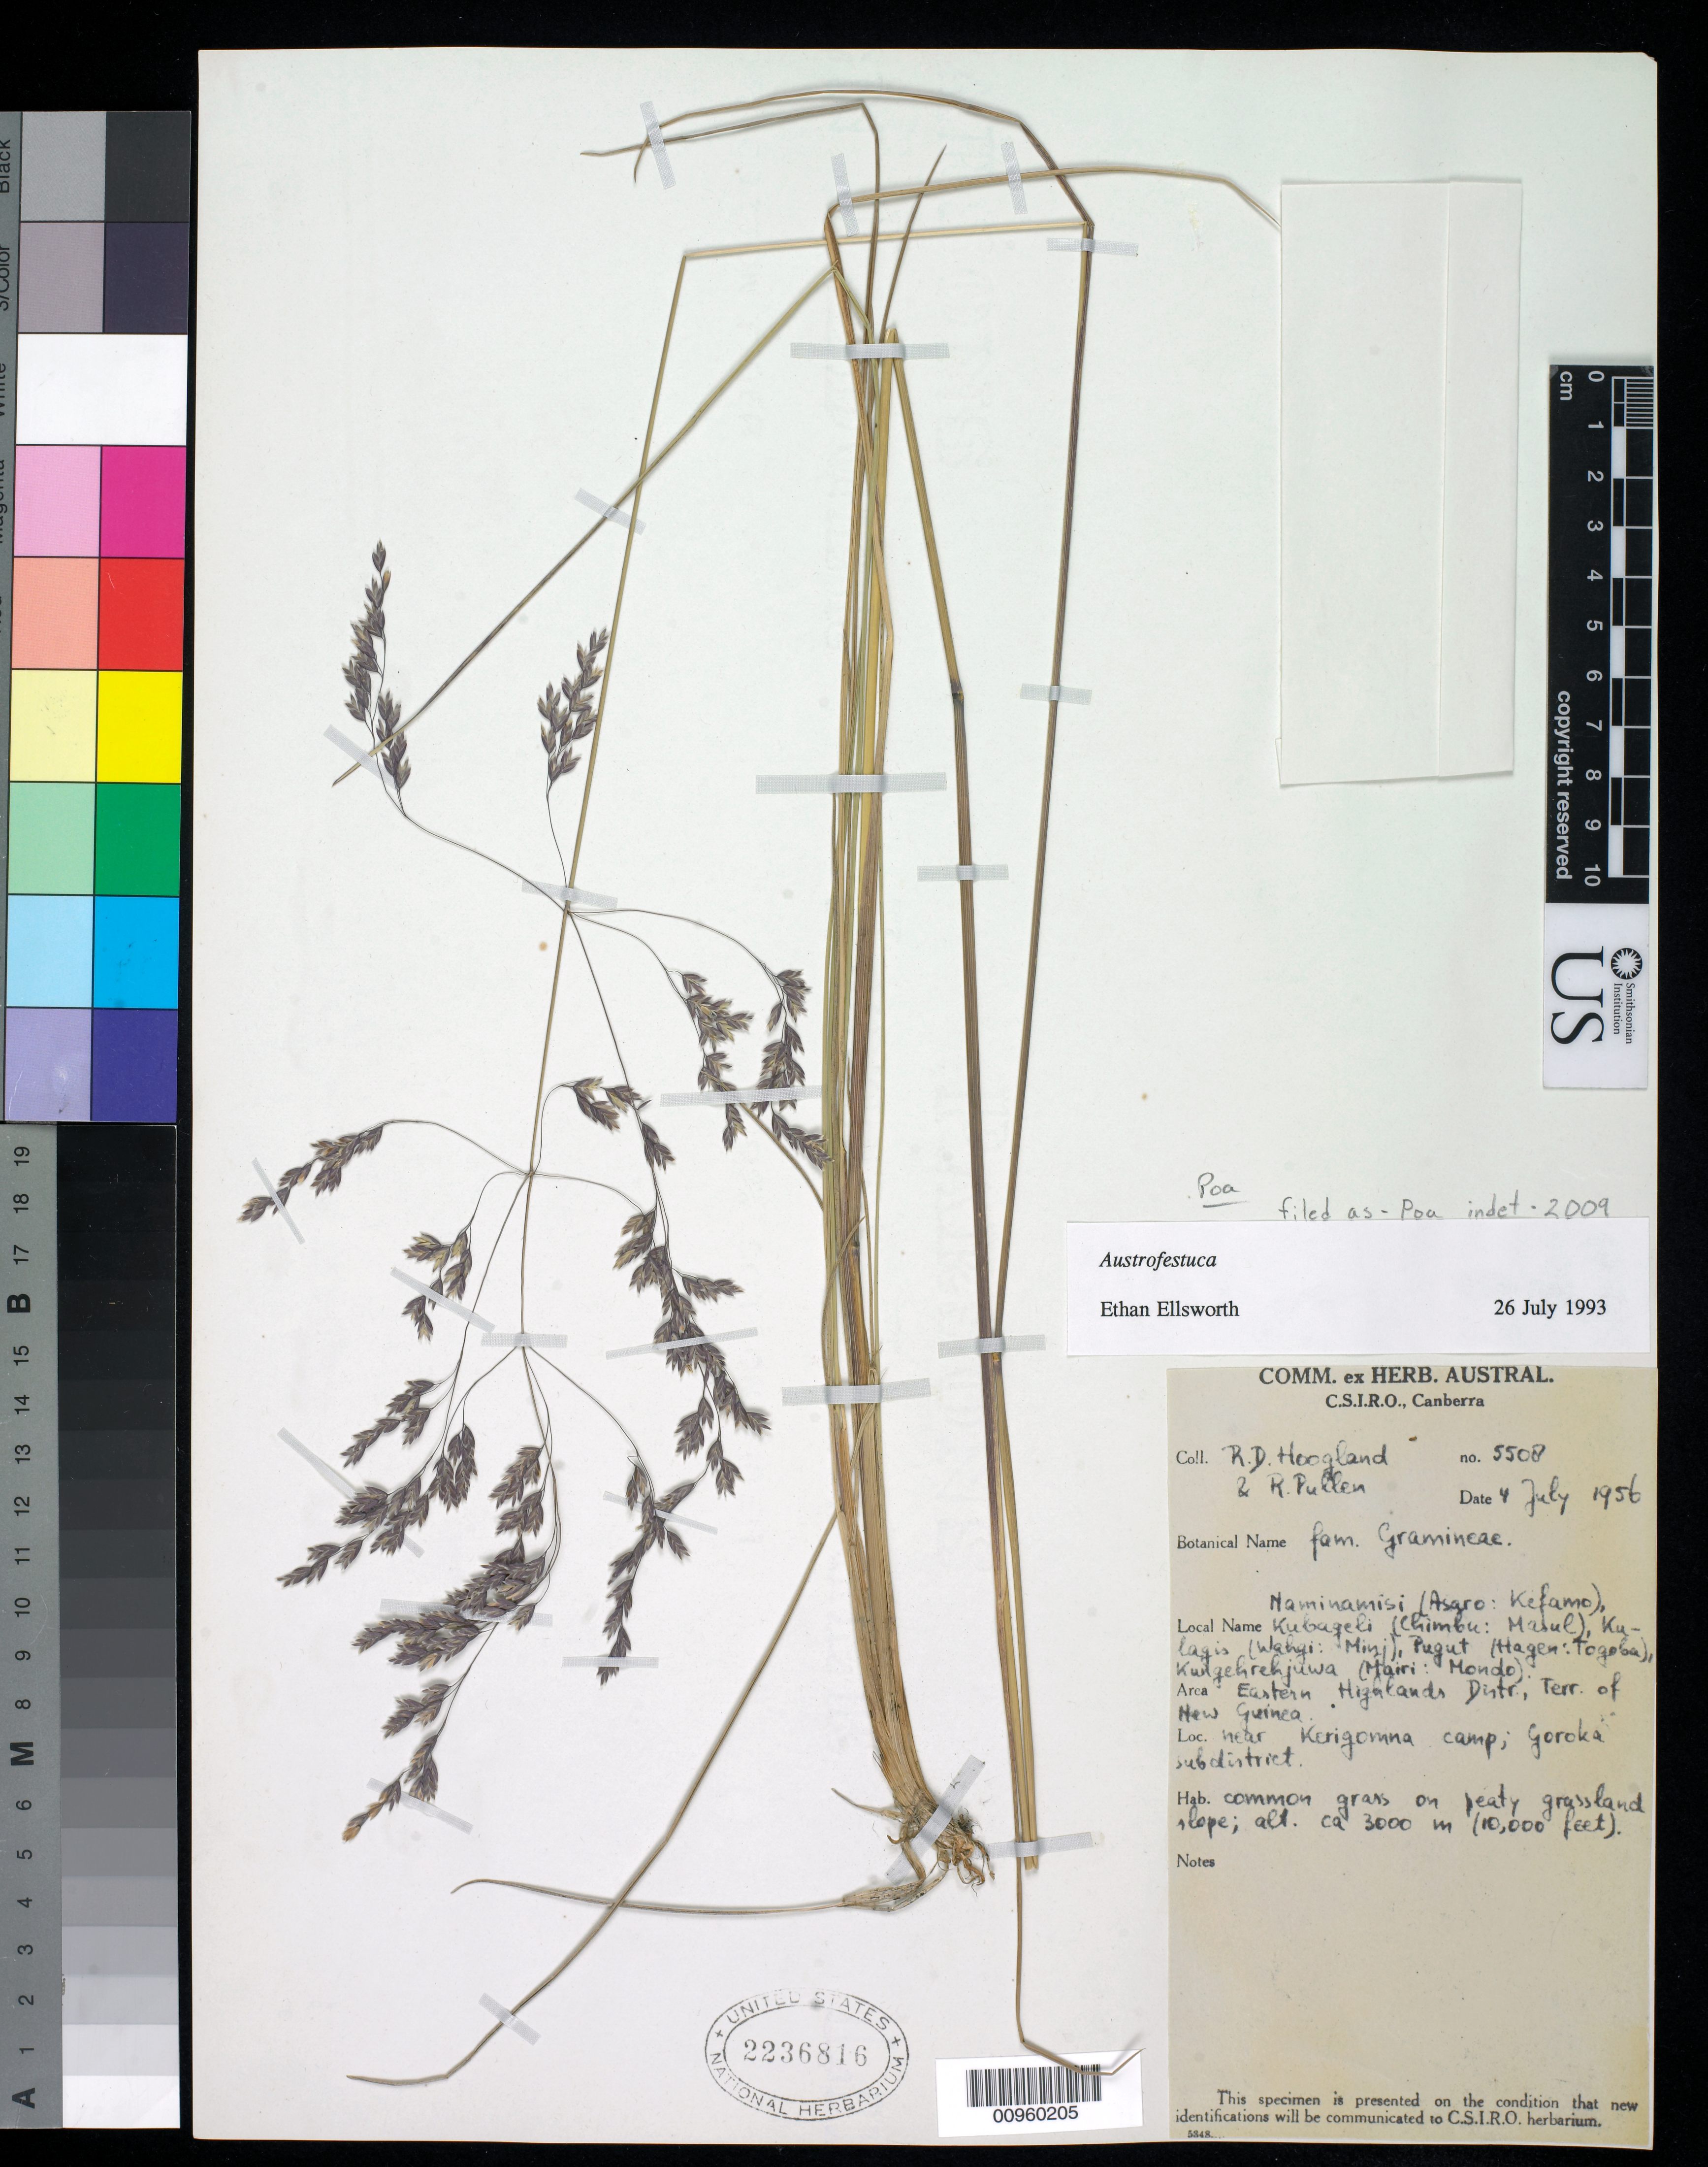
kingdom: Plantae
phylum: Tracheophyta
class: Liliopsida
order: Poales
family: Poaceae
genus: Poa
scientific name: Poa sp.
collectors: R. D. Hoogland & R. Pullen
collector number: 5508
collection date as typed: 04 Jul 1956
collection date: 1956-07-04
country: Papua New Guinea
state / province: Eastern Highlands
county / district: Goroka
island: New Guinea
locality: Near Kerigomna camp, Goroka subdistrict.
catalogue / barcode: US 2236816